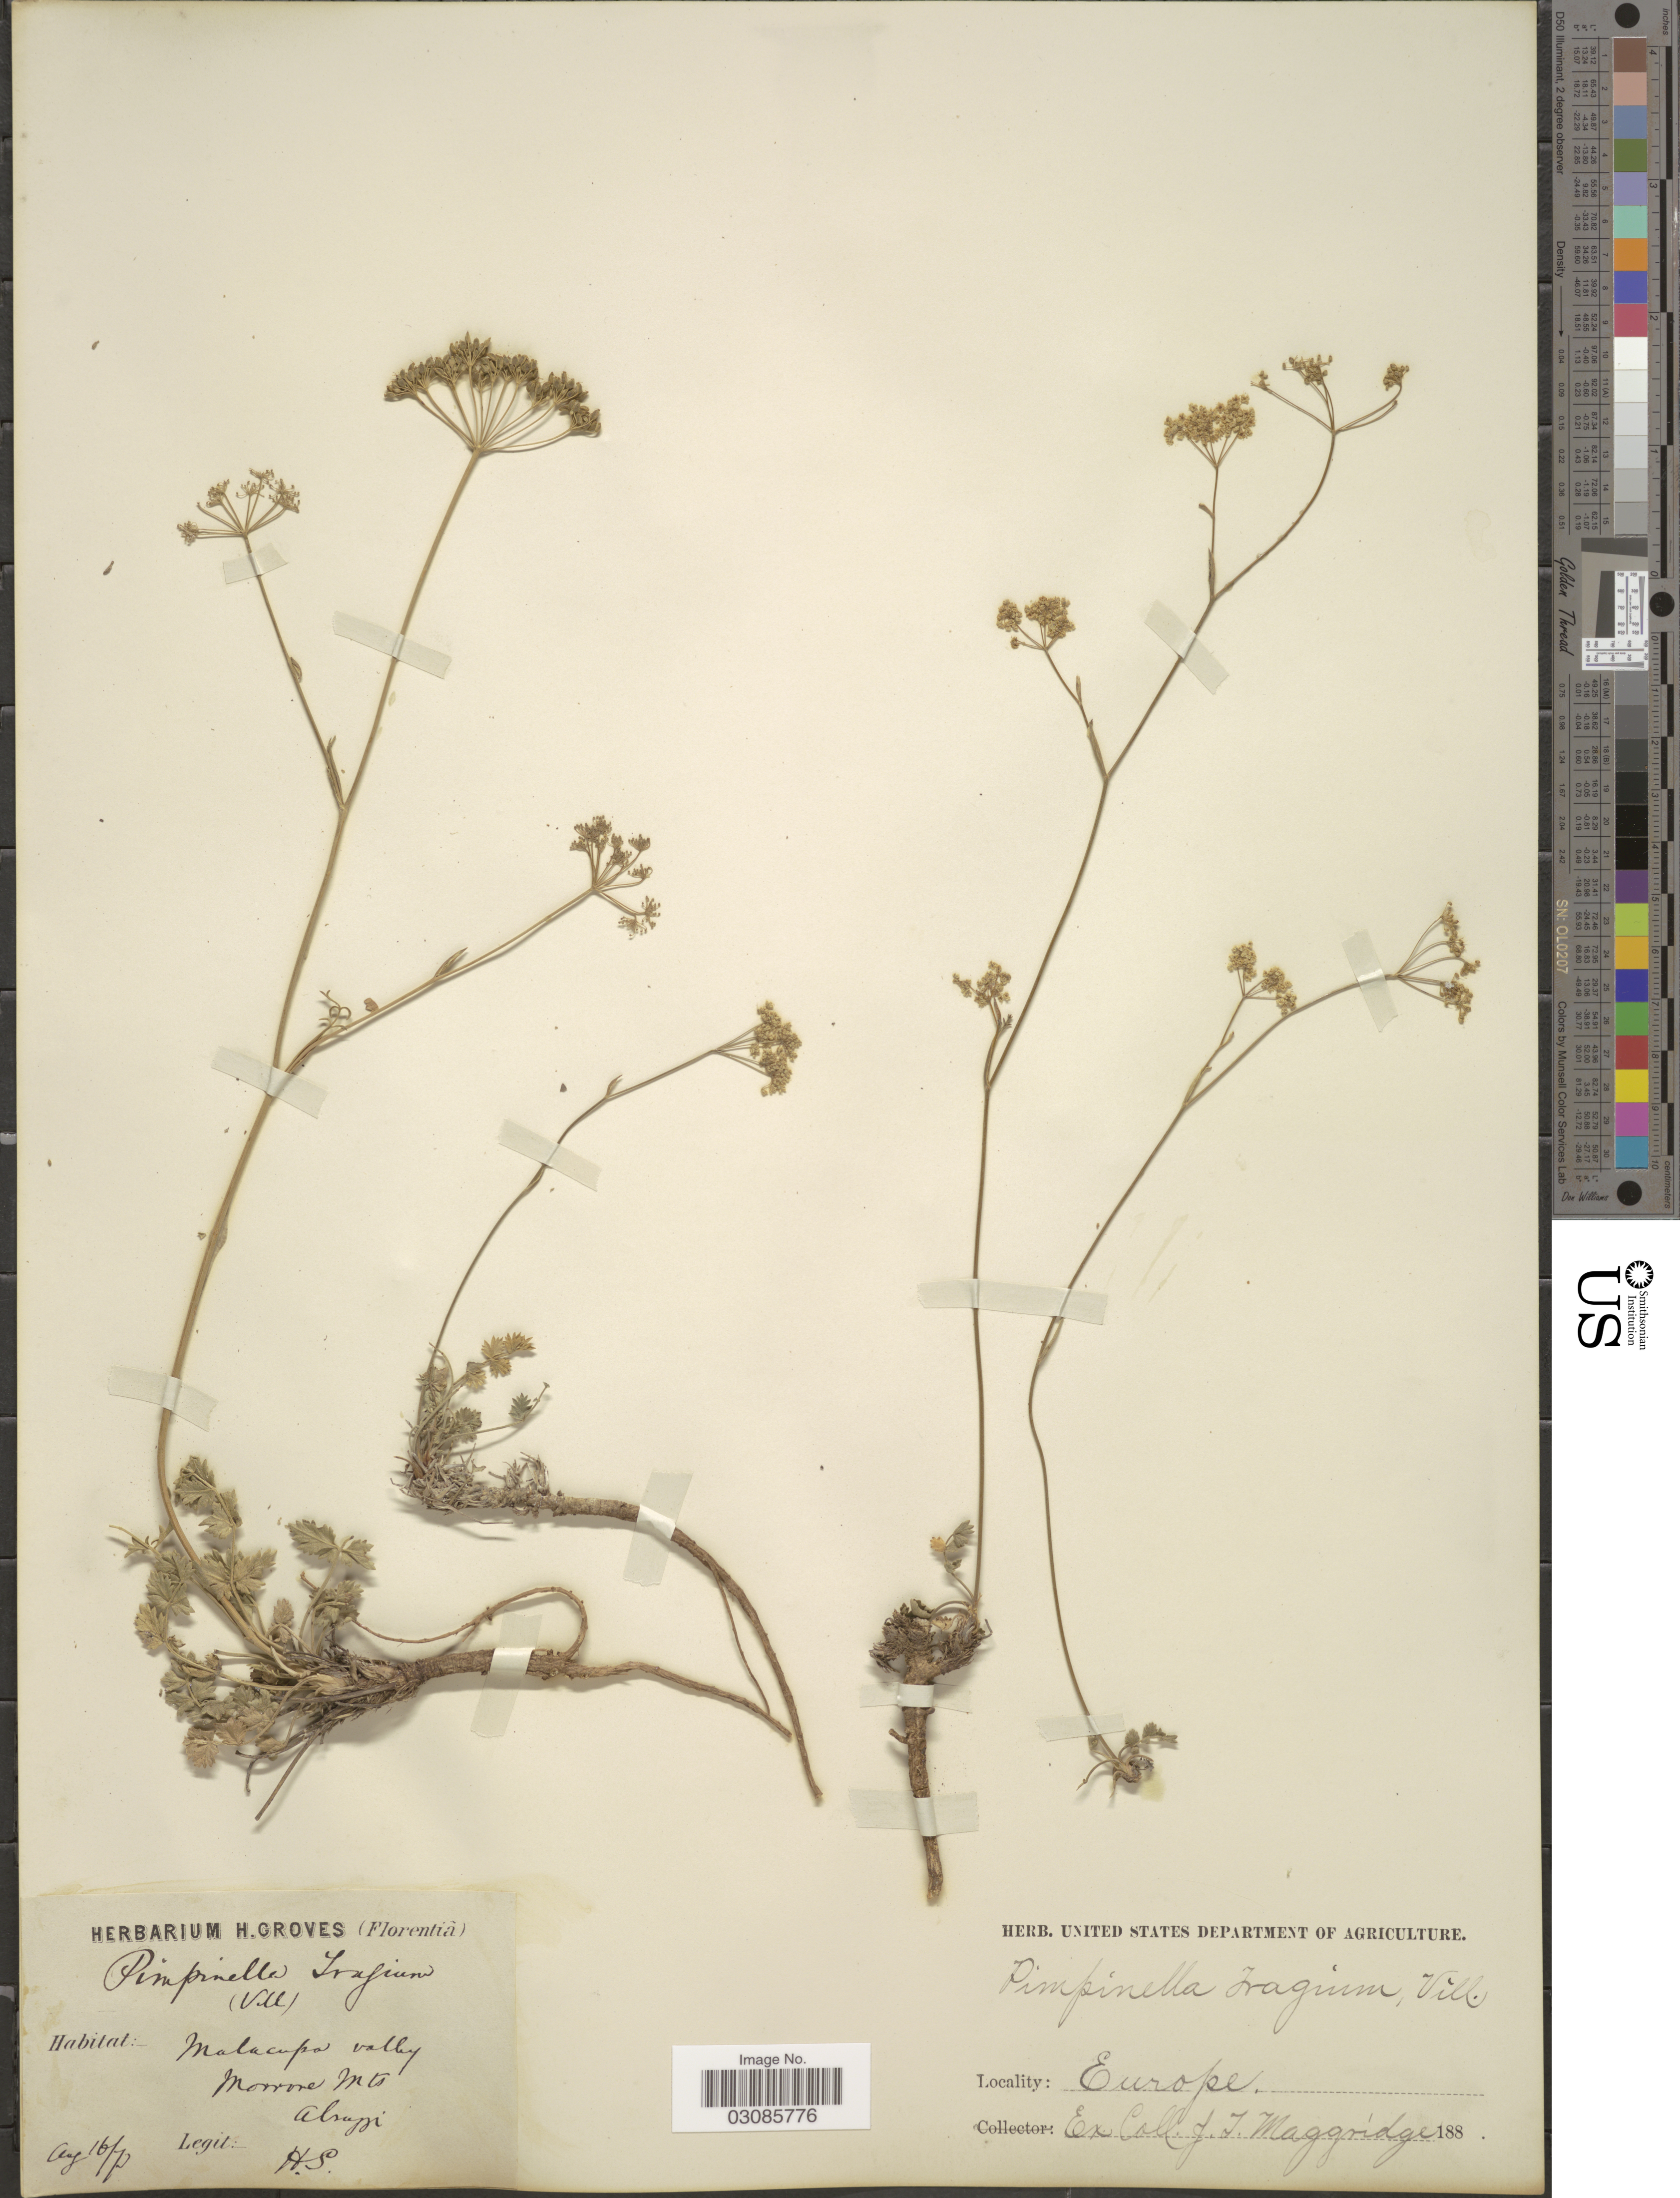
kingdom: Plantae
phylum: Tracheophyta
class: Magnoliopsida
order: Apiales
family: Apiaceae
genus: Pimpinella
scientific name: Pimpinella tragium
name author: Vill.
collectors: H. Groves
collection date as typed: Transcribed d/m/y: 16/7/73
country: Italy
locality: Malacupa valley. Morrone Mts. Abruzzi. Europe.